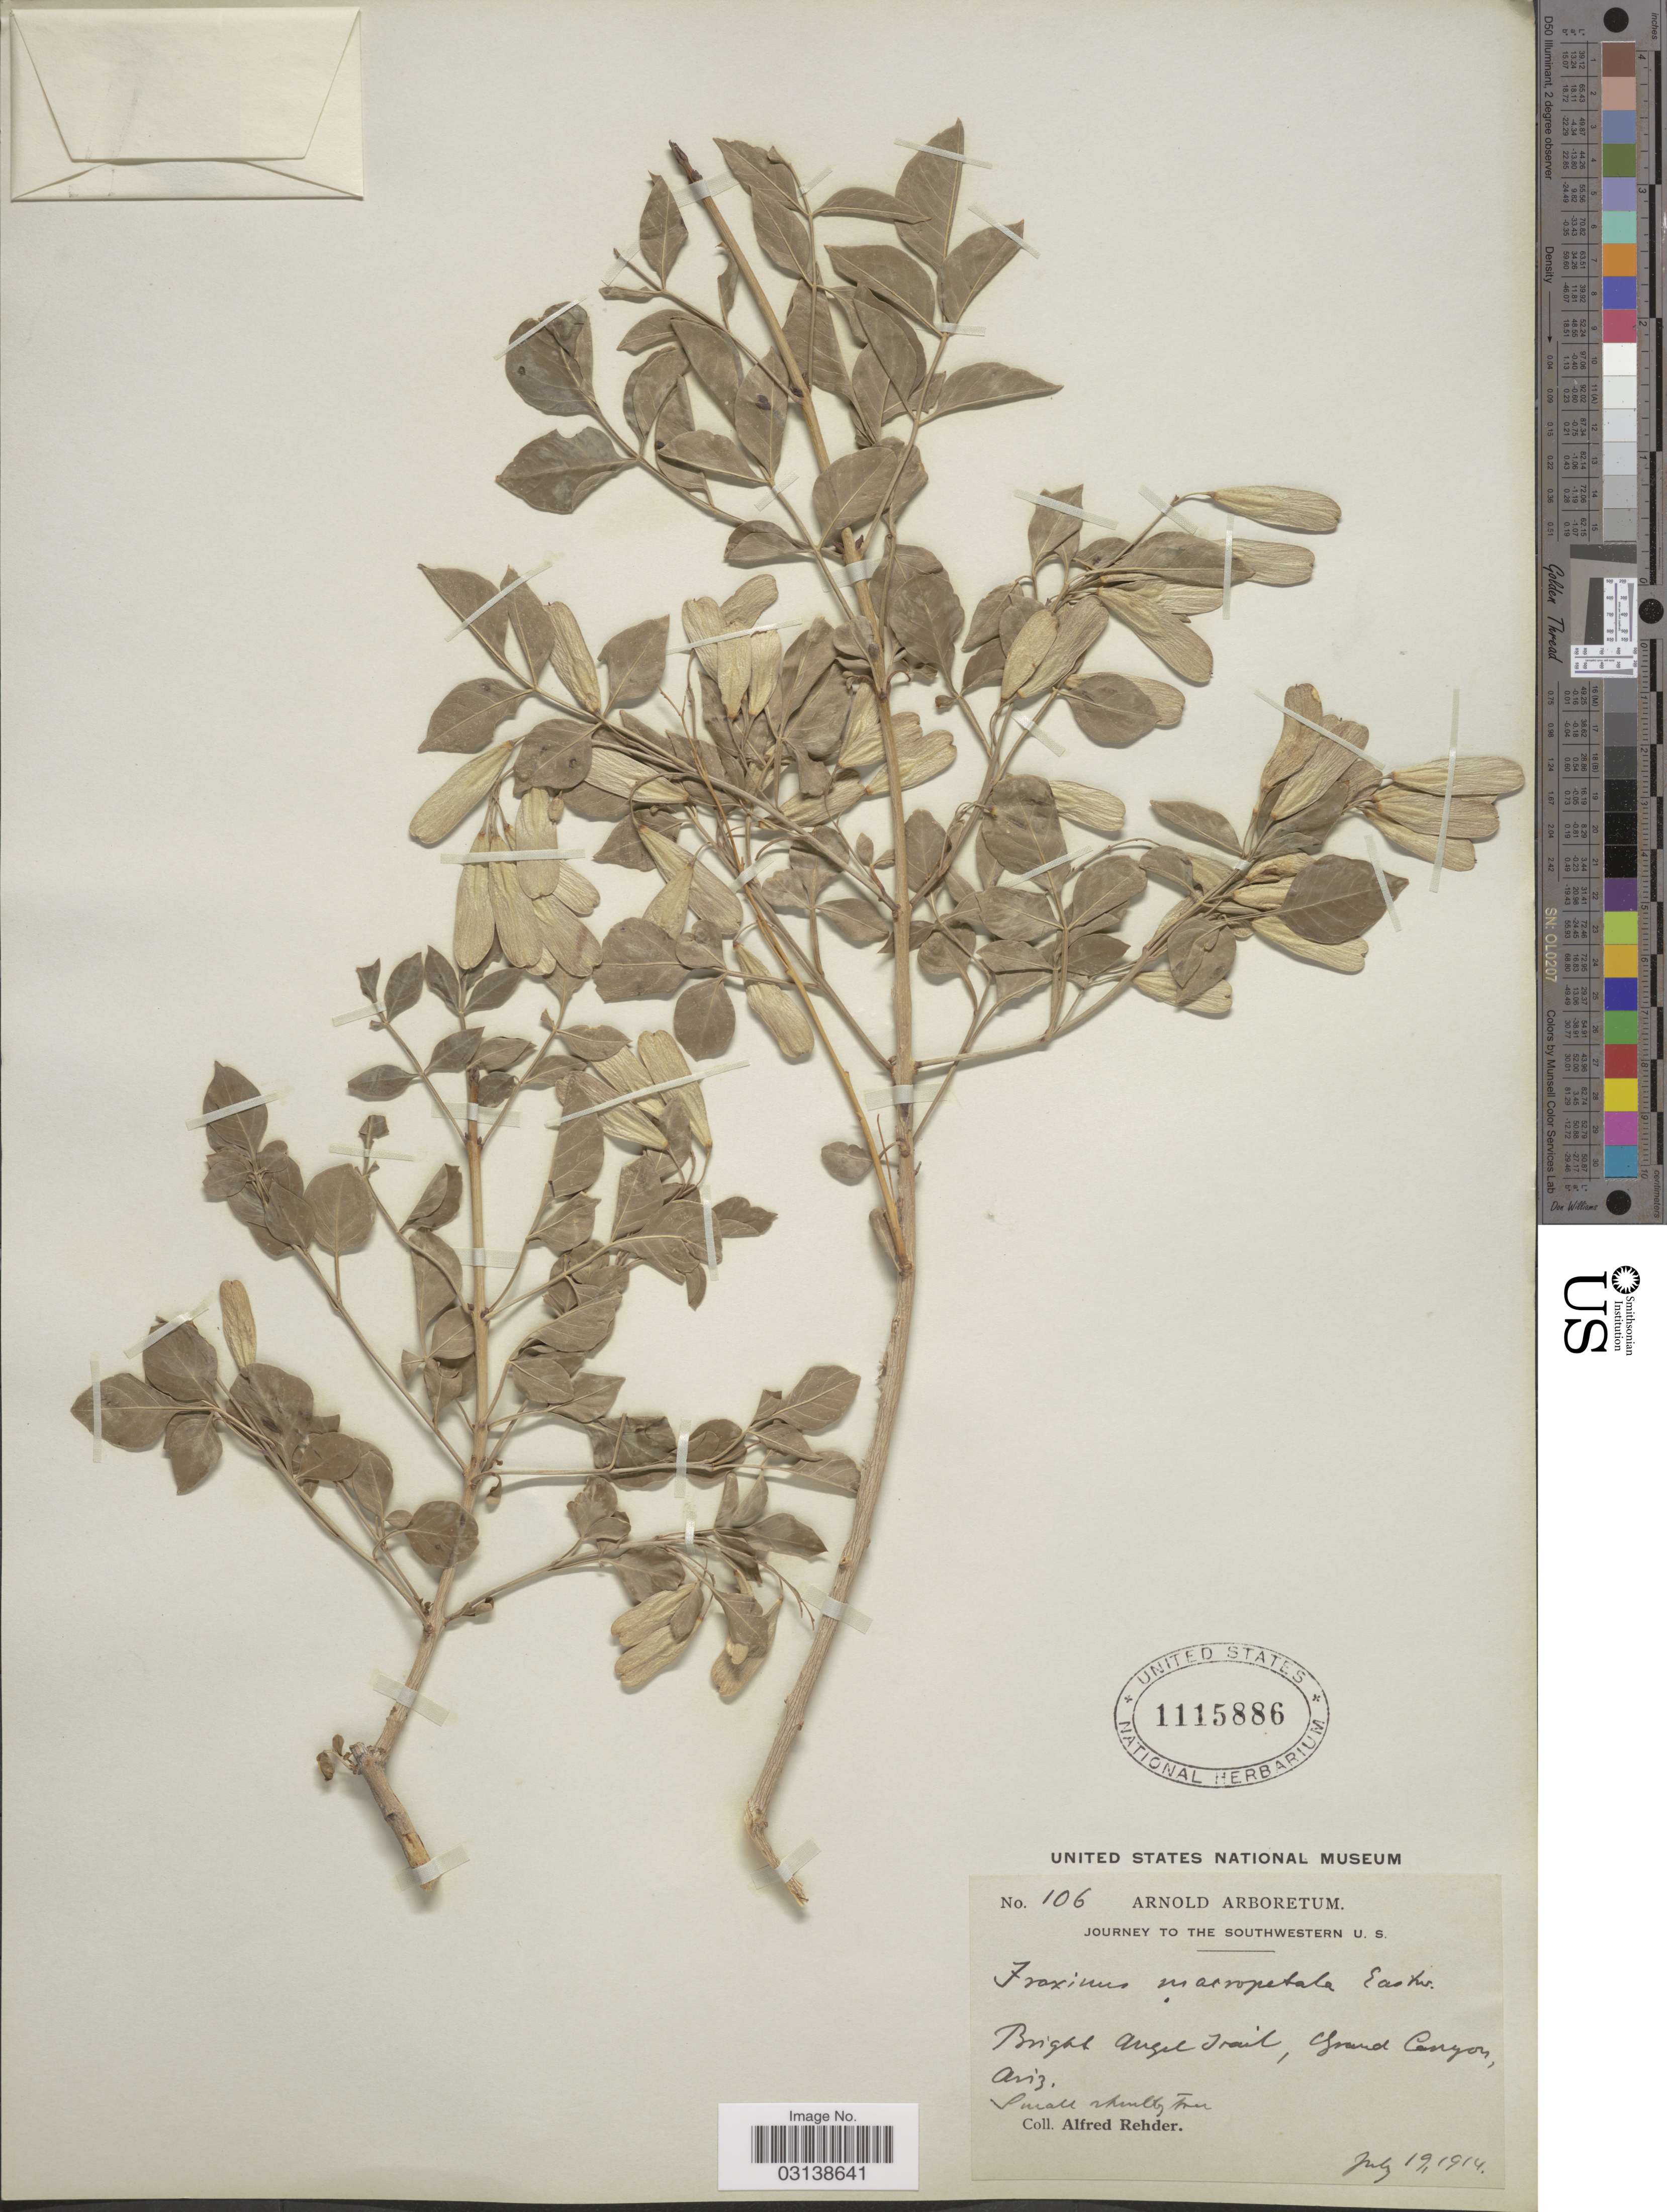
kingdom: Plantae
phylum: Tracheophyta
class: Magnoliopsida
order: Lamiales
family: Oleaceae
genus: Fraxinus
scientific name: Fraxinus cuspidata var. macropetala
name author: (Eastw.) Rehder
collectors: A. Rehder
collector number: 106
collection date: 1914-07-19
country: United States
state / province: Arizona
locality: Bright Angel Trail, Grand Canyon.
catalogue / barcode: US 1115886